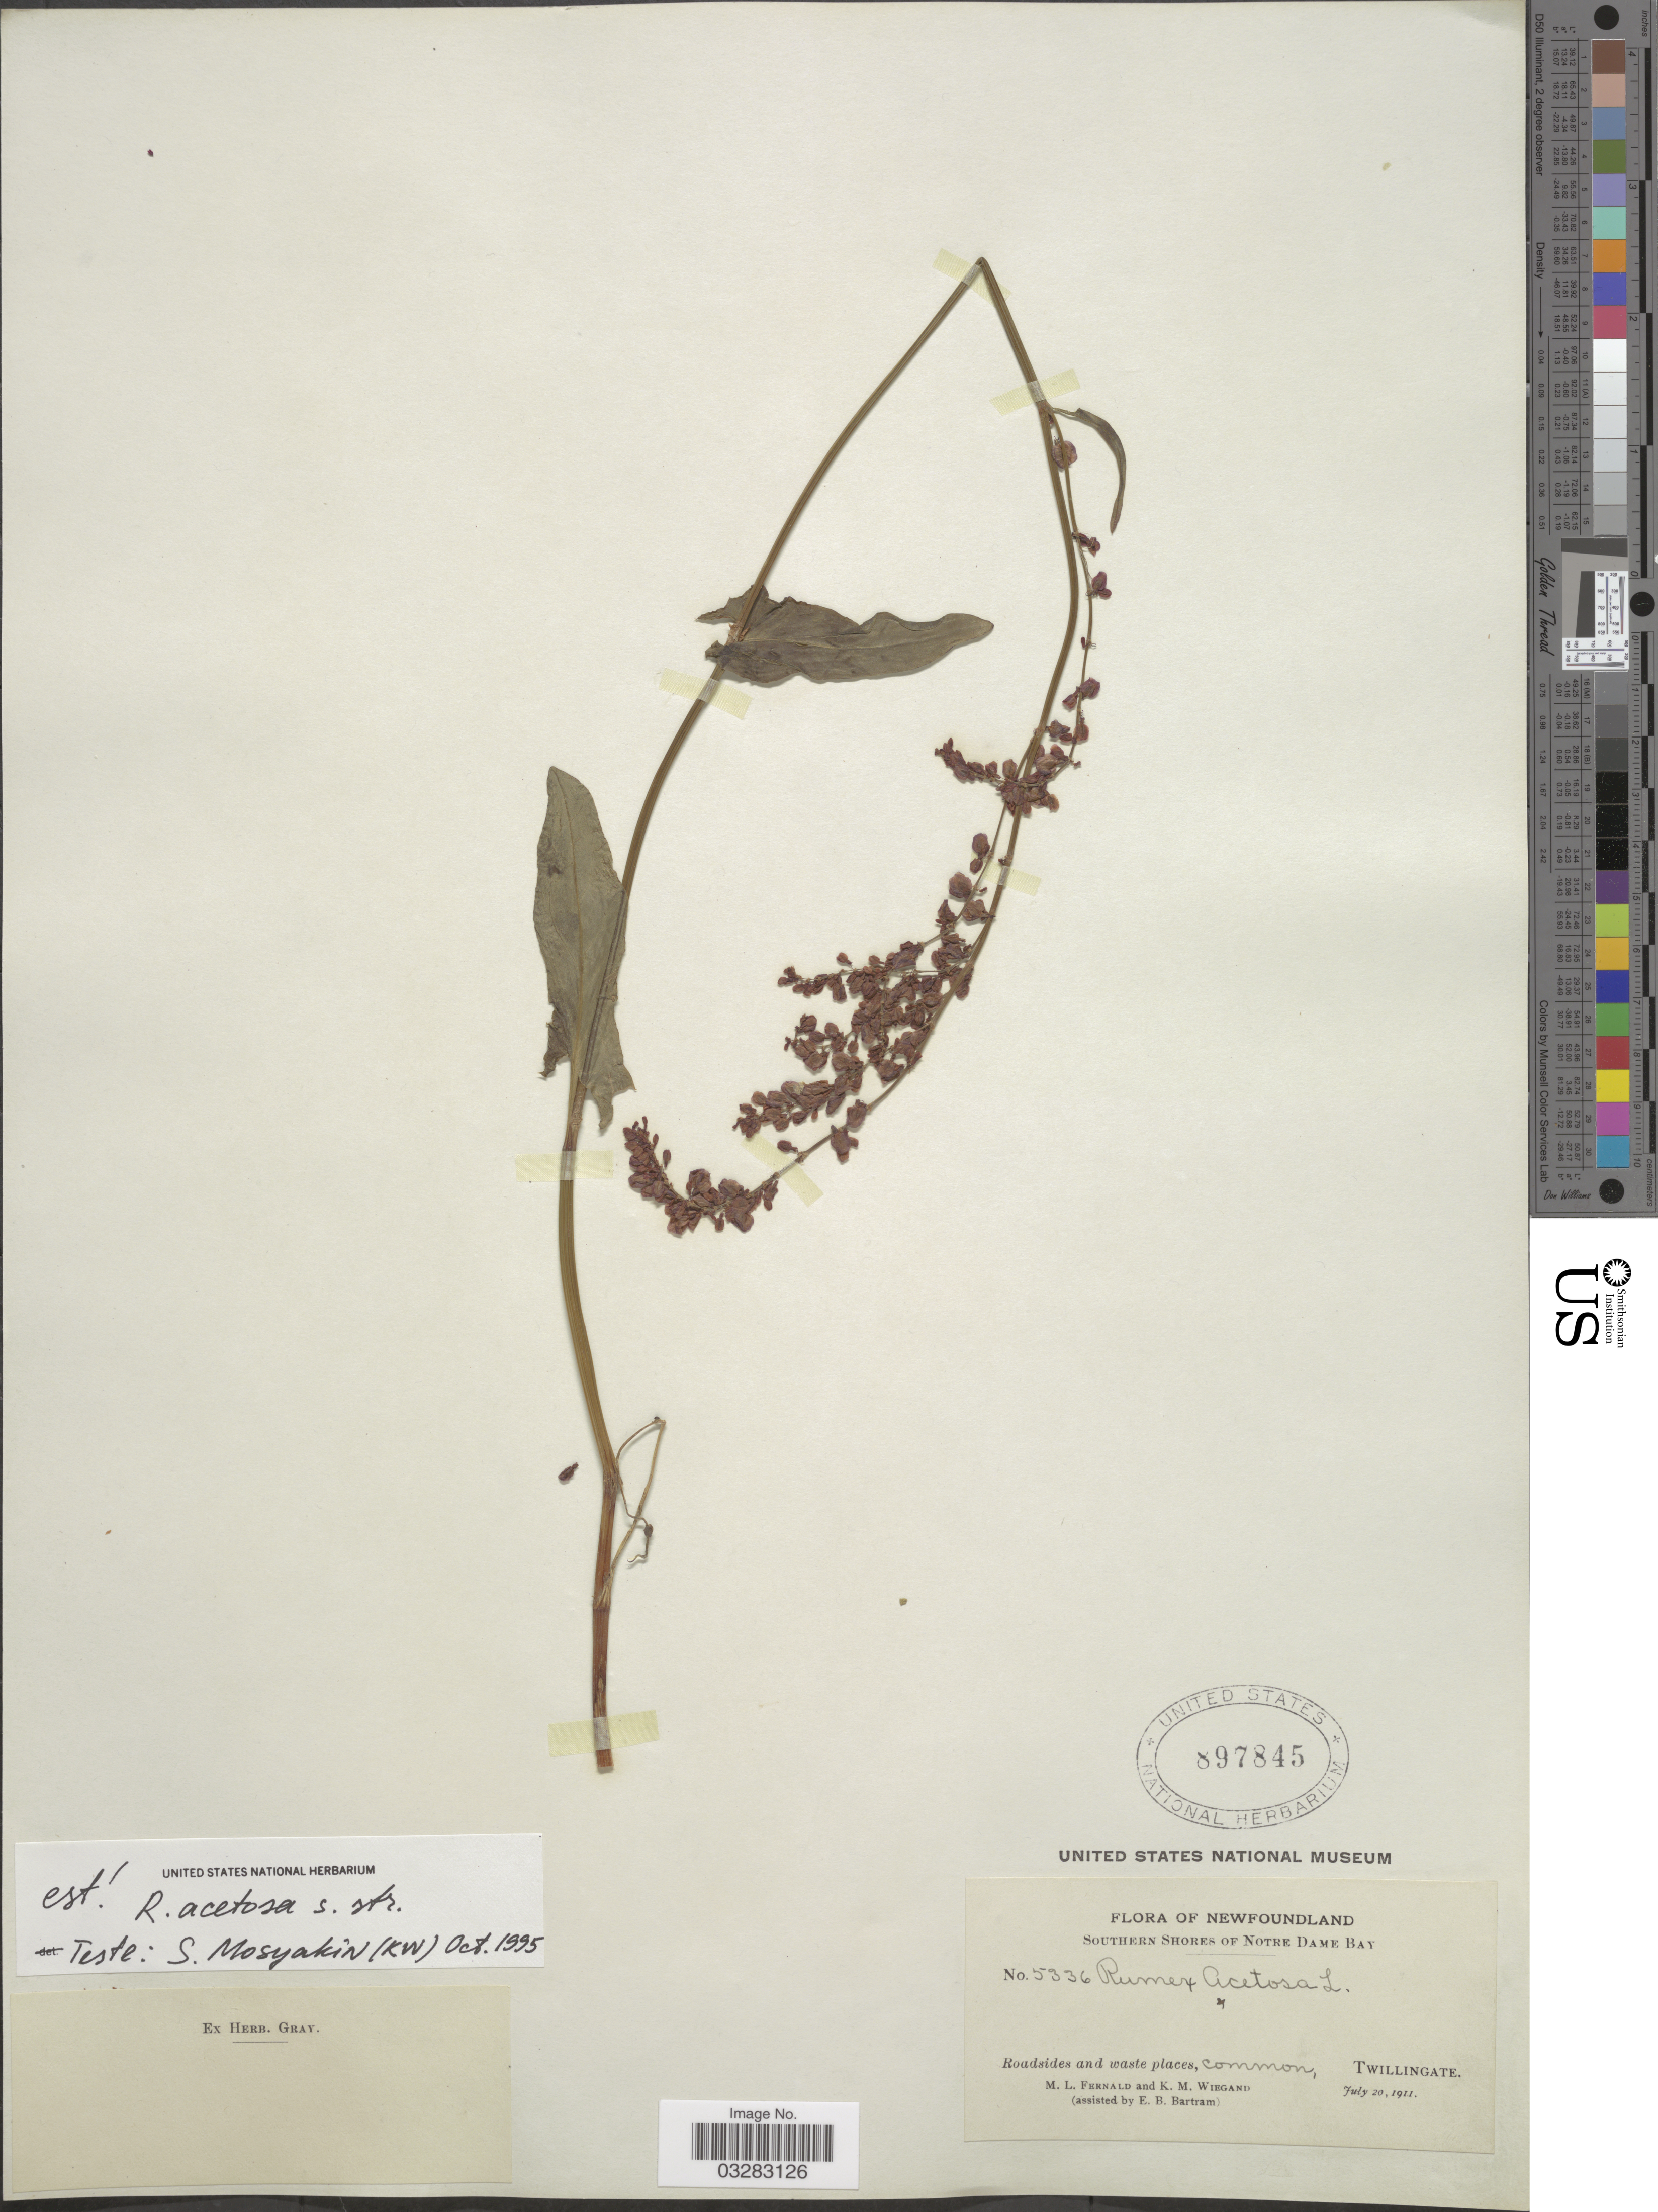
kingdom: Plantae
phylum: Tracheophyta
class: Magnoliopsida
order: Caryophyllales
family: Polygonaceae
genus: Rumex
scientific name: Rumex acetosa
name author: L.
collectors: M. L. Fernald, K. M. Wiegand & E. B. Bartram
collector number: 5336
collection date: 1911-07-20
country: Canada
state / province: Newfoundland and Labrador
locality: Southern shores of Notre Dame Bay. Twillingate.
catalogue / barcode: US 897845